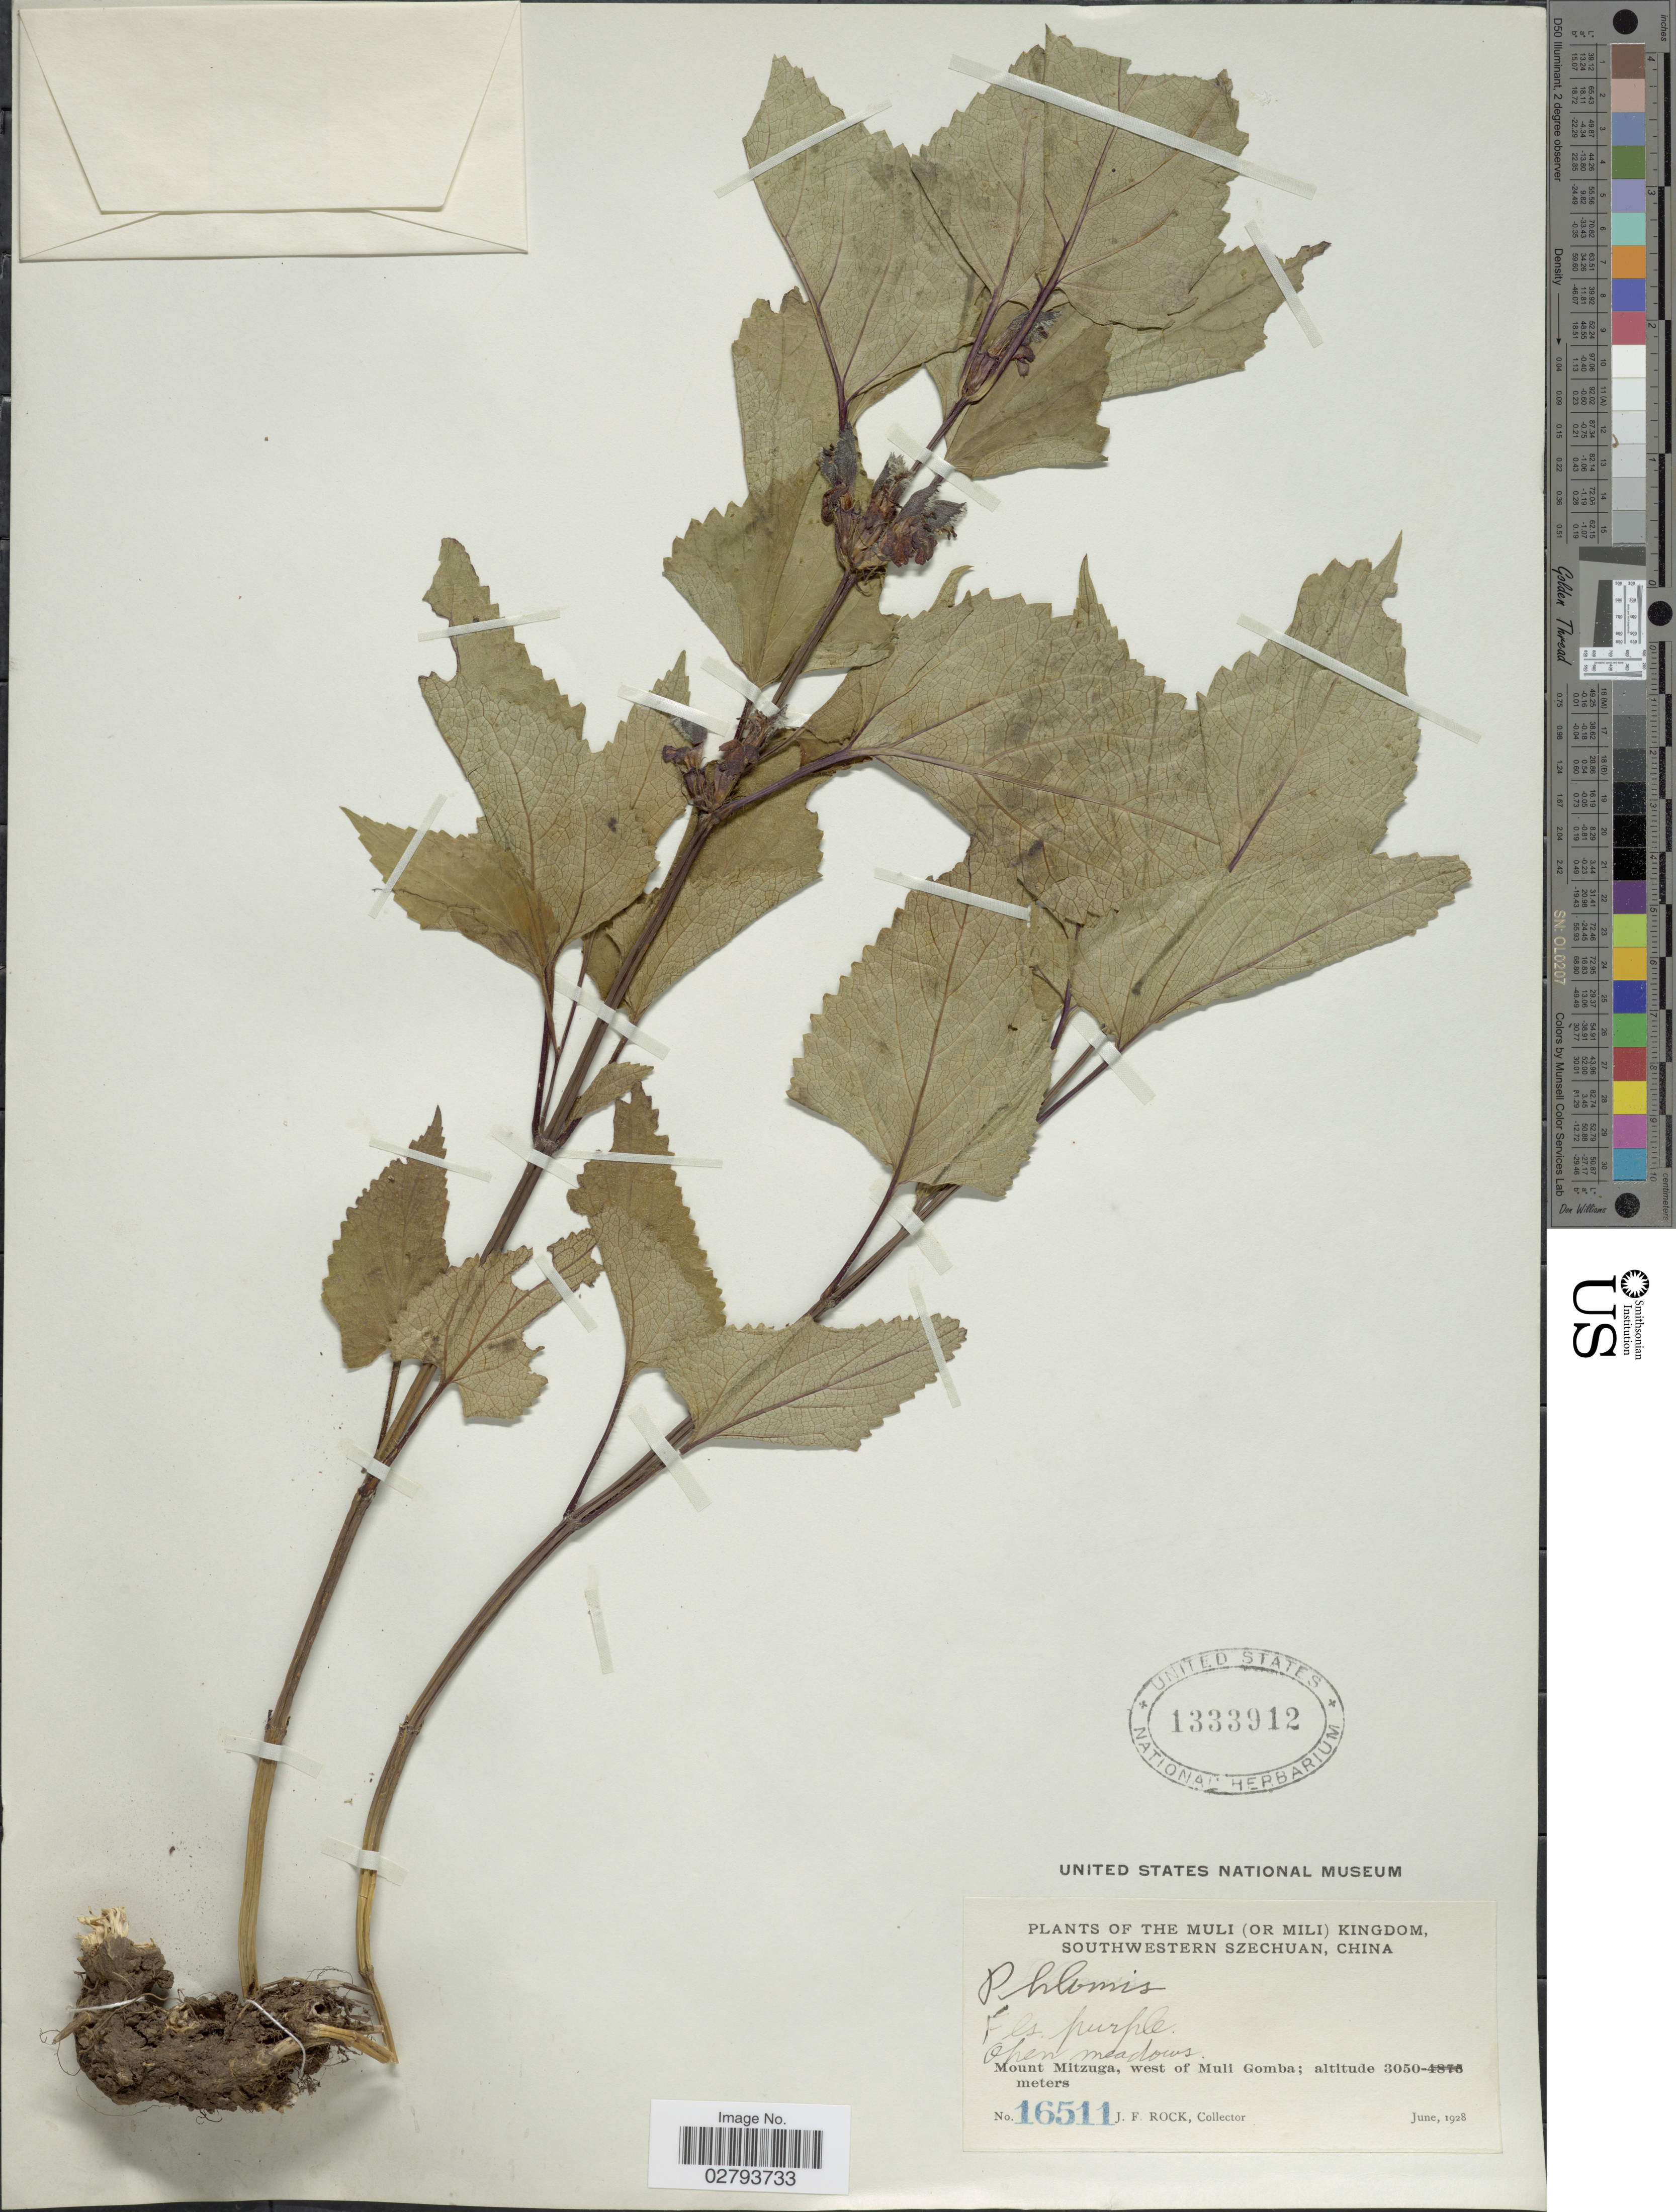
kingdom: Plantae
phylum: Tracheophyta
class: Magnoliopsida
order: Lamiales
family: Lamiaceae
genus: Phlomis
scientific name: Phlomis sp.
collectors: J. Rock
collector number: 16511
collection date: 1928-06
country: China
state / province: Sichuan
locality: The Muli (or Mili) Kingdom, Southwestern Szechuan, Mount Mitzuga, west of Muli Gomba.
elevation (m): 3050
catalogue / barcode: US 1333912